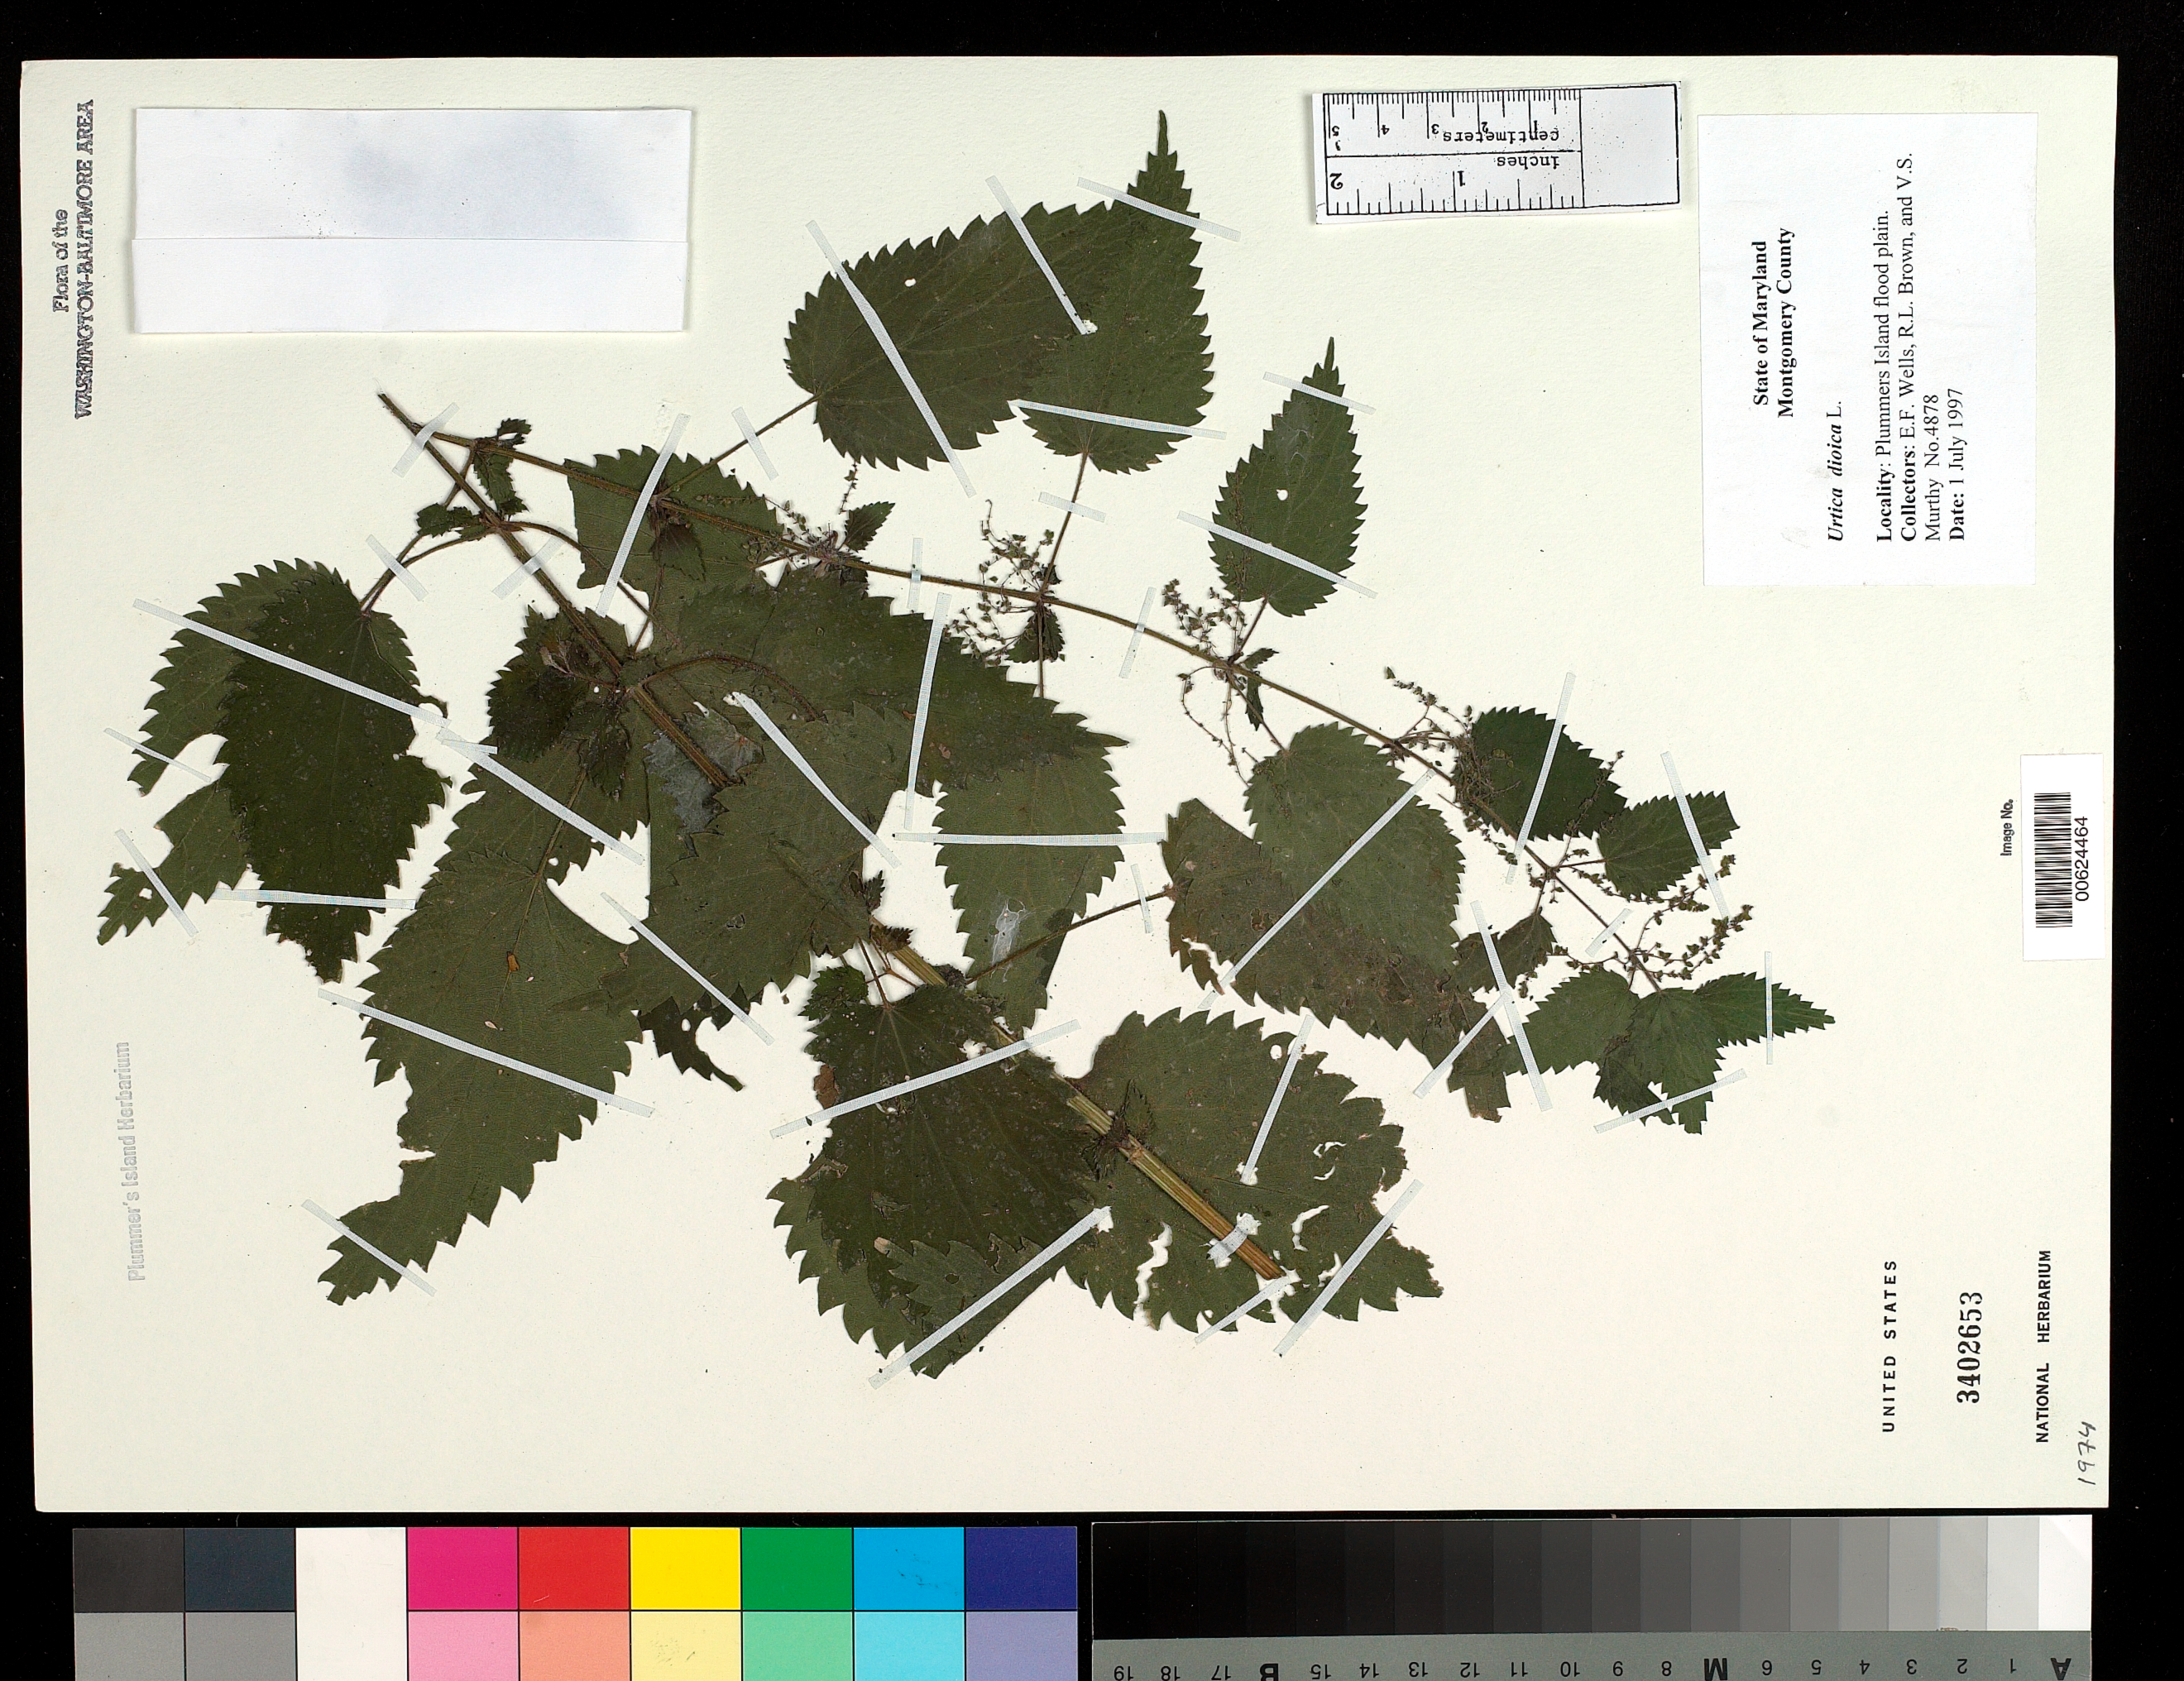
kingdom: Plantae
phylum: Tracheophyta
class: Magnoliopsida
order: Rosales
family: Urticaceae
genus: Urtica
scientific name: Urtica dioica subsp. gracilis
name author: L.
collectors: E. F. Wells, R. L. Brown & V. S. Murthy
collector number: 4878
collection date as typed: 31 Aug 1997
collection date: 1997-08-31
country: United States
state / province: Maryland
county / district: Montgomery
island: Plummers Island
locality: Flood plain of Plummers Island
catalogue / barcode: US 3402653